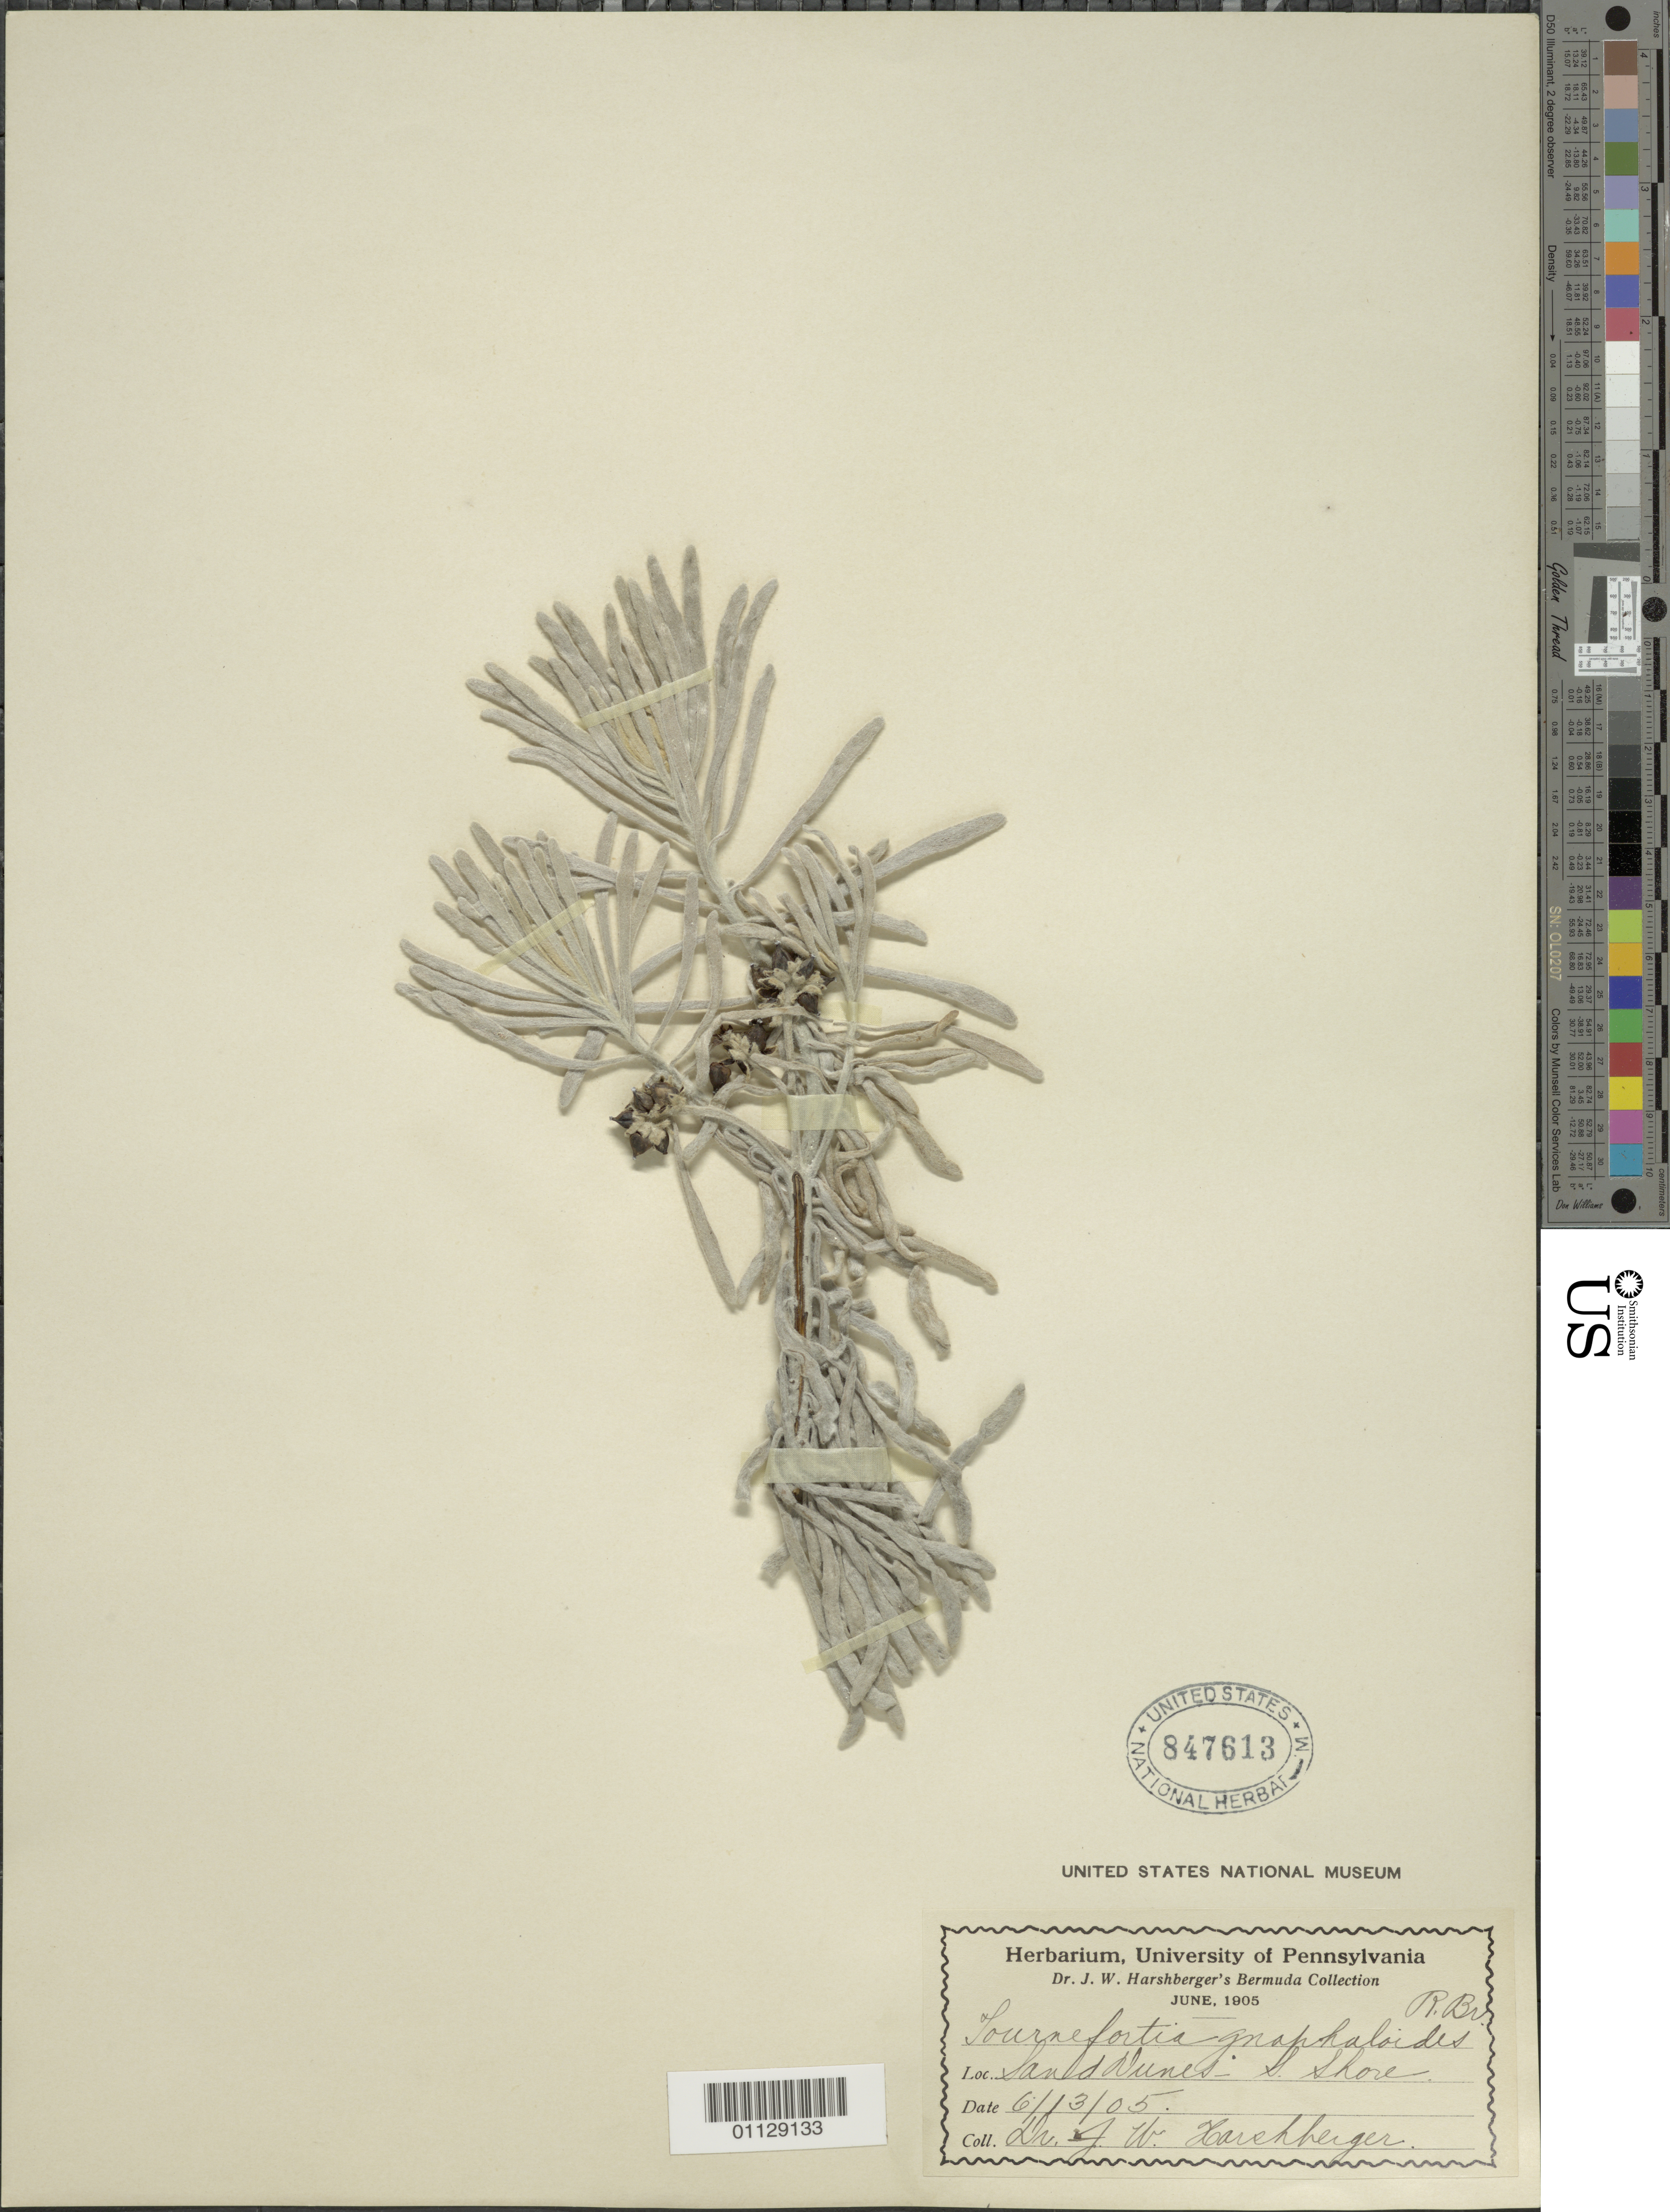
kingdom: Plantae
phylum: Tracheophyta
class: Magnoliopsida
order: Boraginales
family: Heliotropiaceae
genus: Tournefortia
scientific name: Tournefortia gnaphalodes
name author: (L.) R. Br.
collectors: J. Harberer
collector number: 1905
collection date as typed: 13 Jun 1905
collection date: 1905-06-13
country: Bermuda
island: Bermuda I.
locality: Sand dunes, shore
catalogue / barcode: US 847613